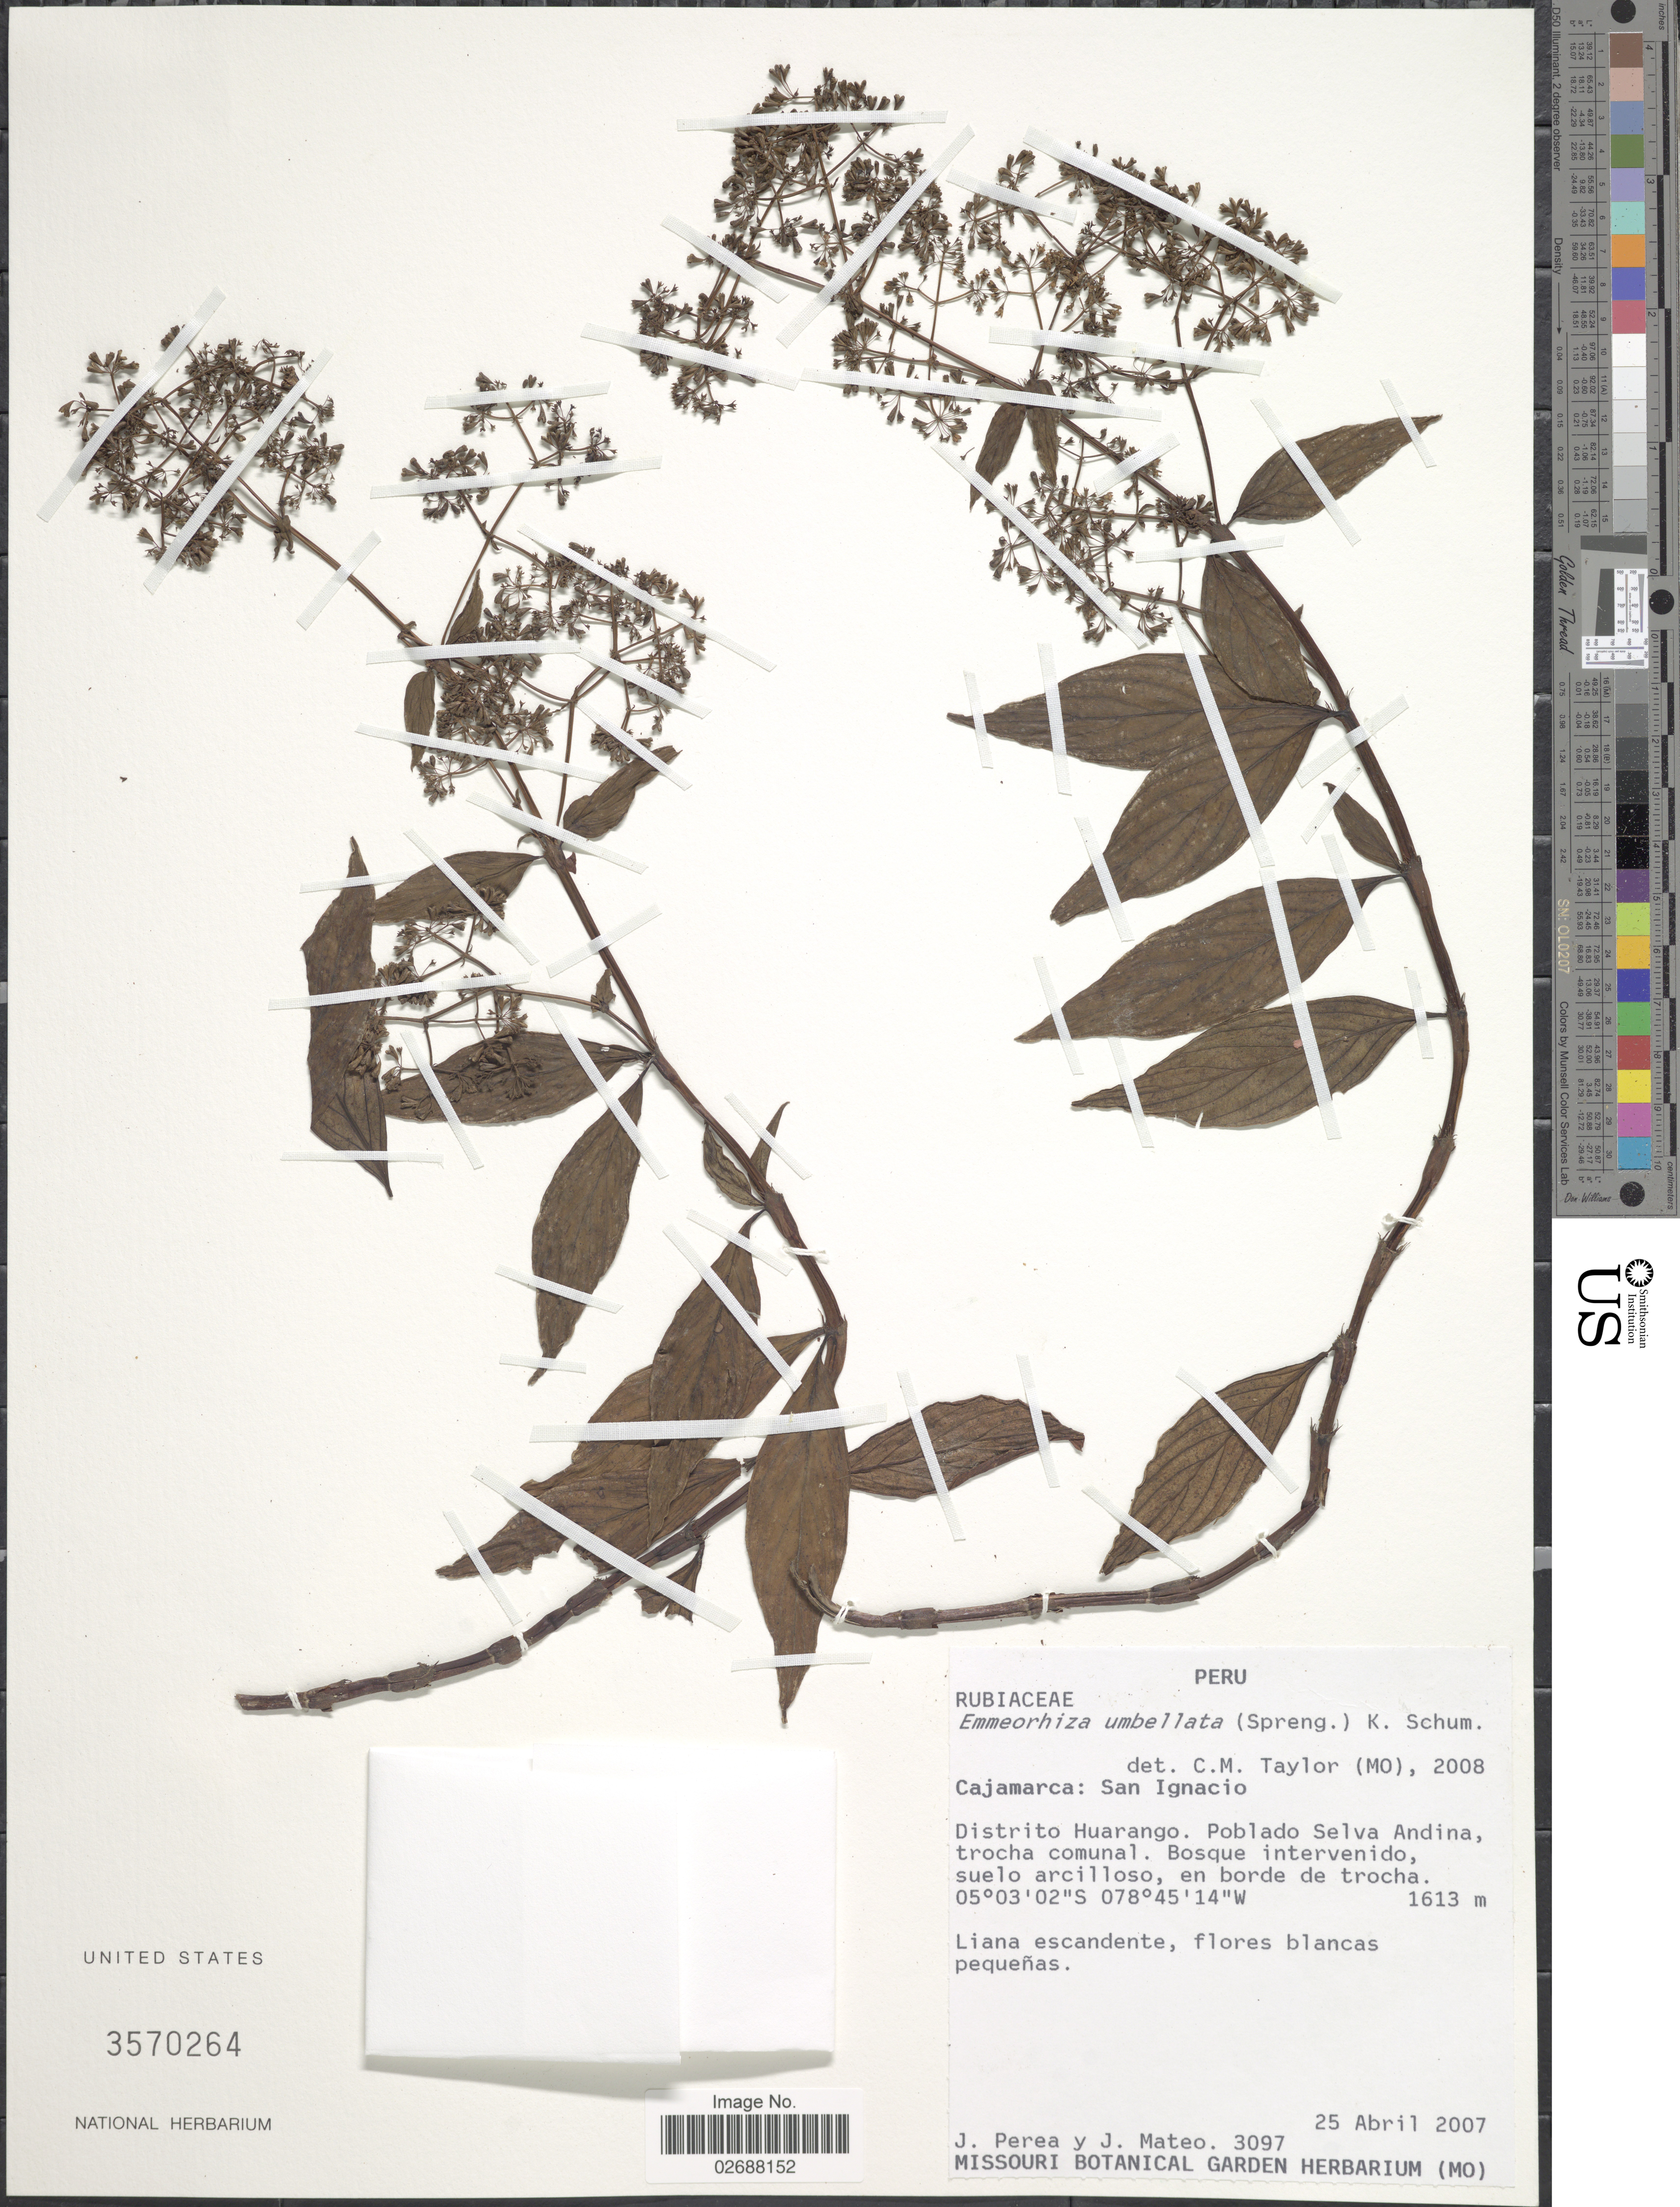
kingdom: Plantae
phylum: Tracheophyta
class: Magnoliopsida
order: Gentianales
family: Rubiaceae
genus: Emmeorhiza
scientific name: Emmeorhiza umbellata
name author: (Spreng.) K. Schum.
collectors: J. Perea & J. Mateo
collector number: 3097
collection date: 2007-04-25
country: Peru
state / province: Cajamarca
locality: San Ignacio. Distrito Huarango. Poblado Selva Andina, trocha comunal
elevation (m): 1613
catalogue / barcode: US 3570264